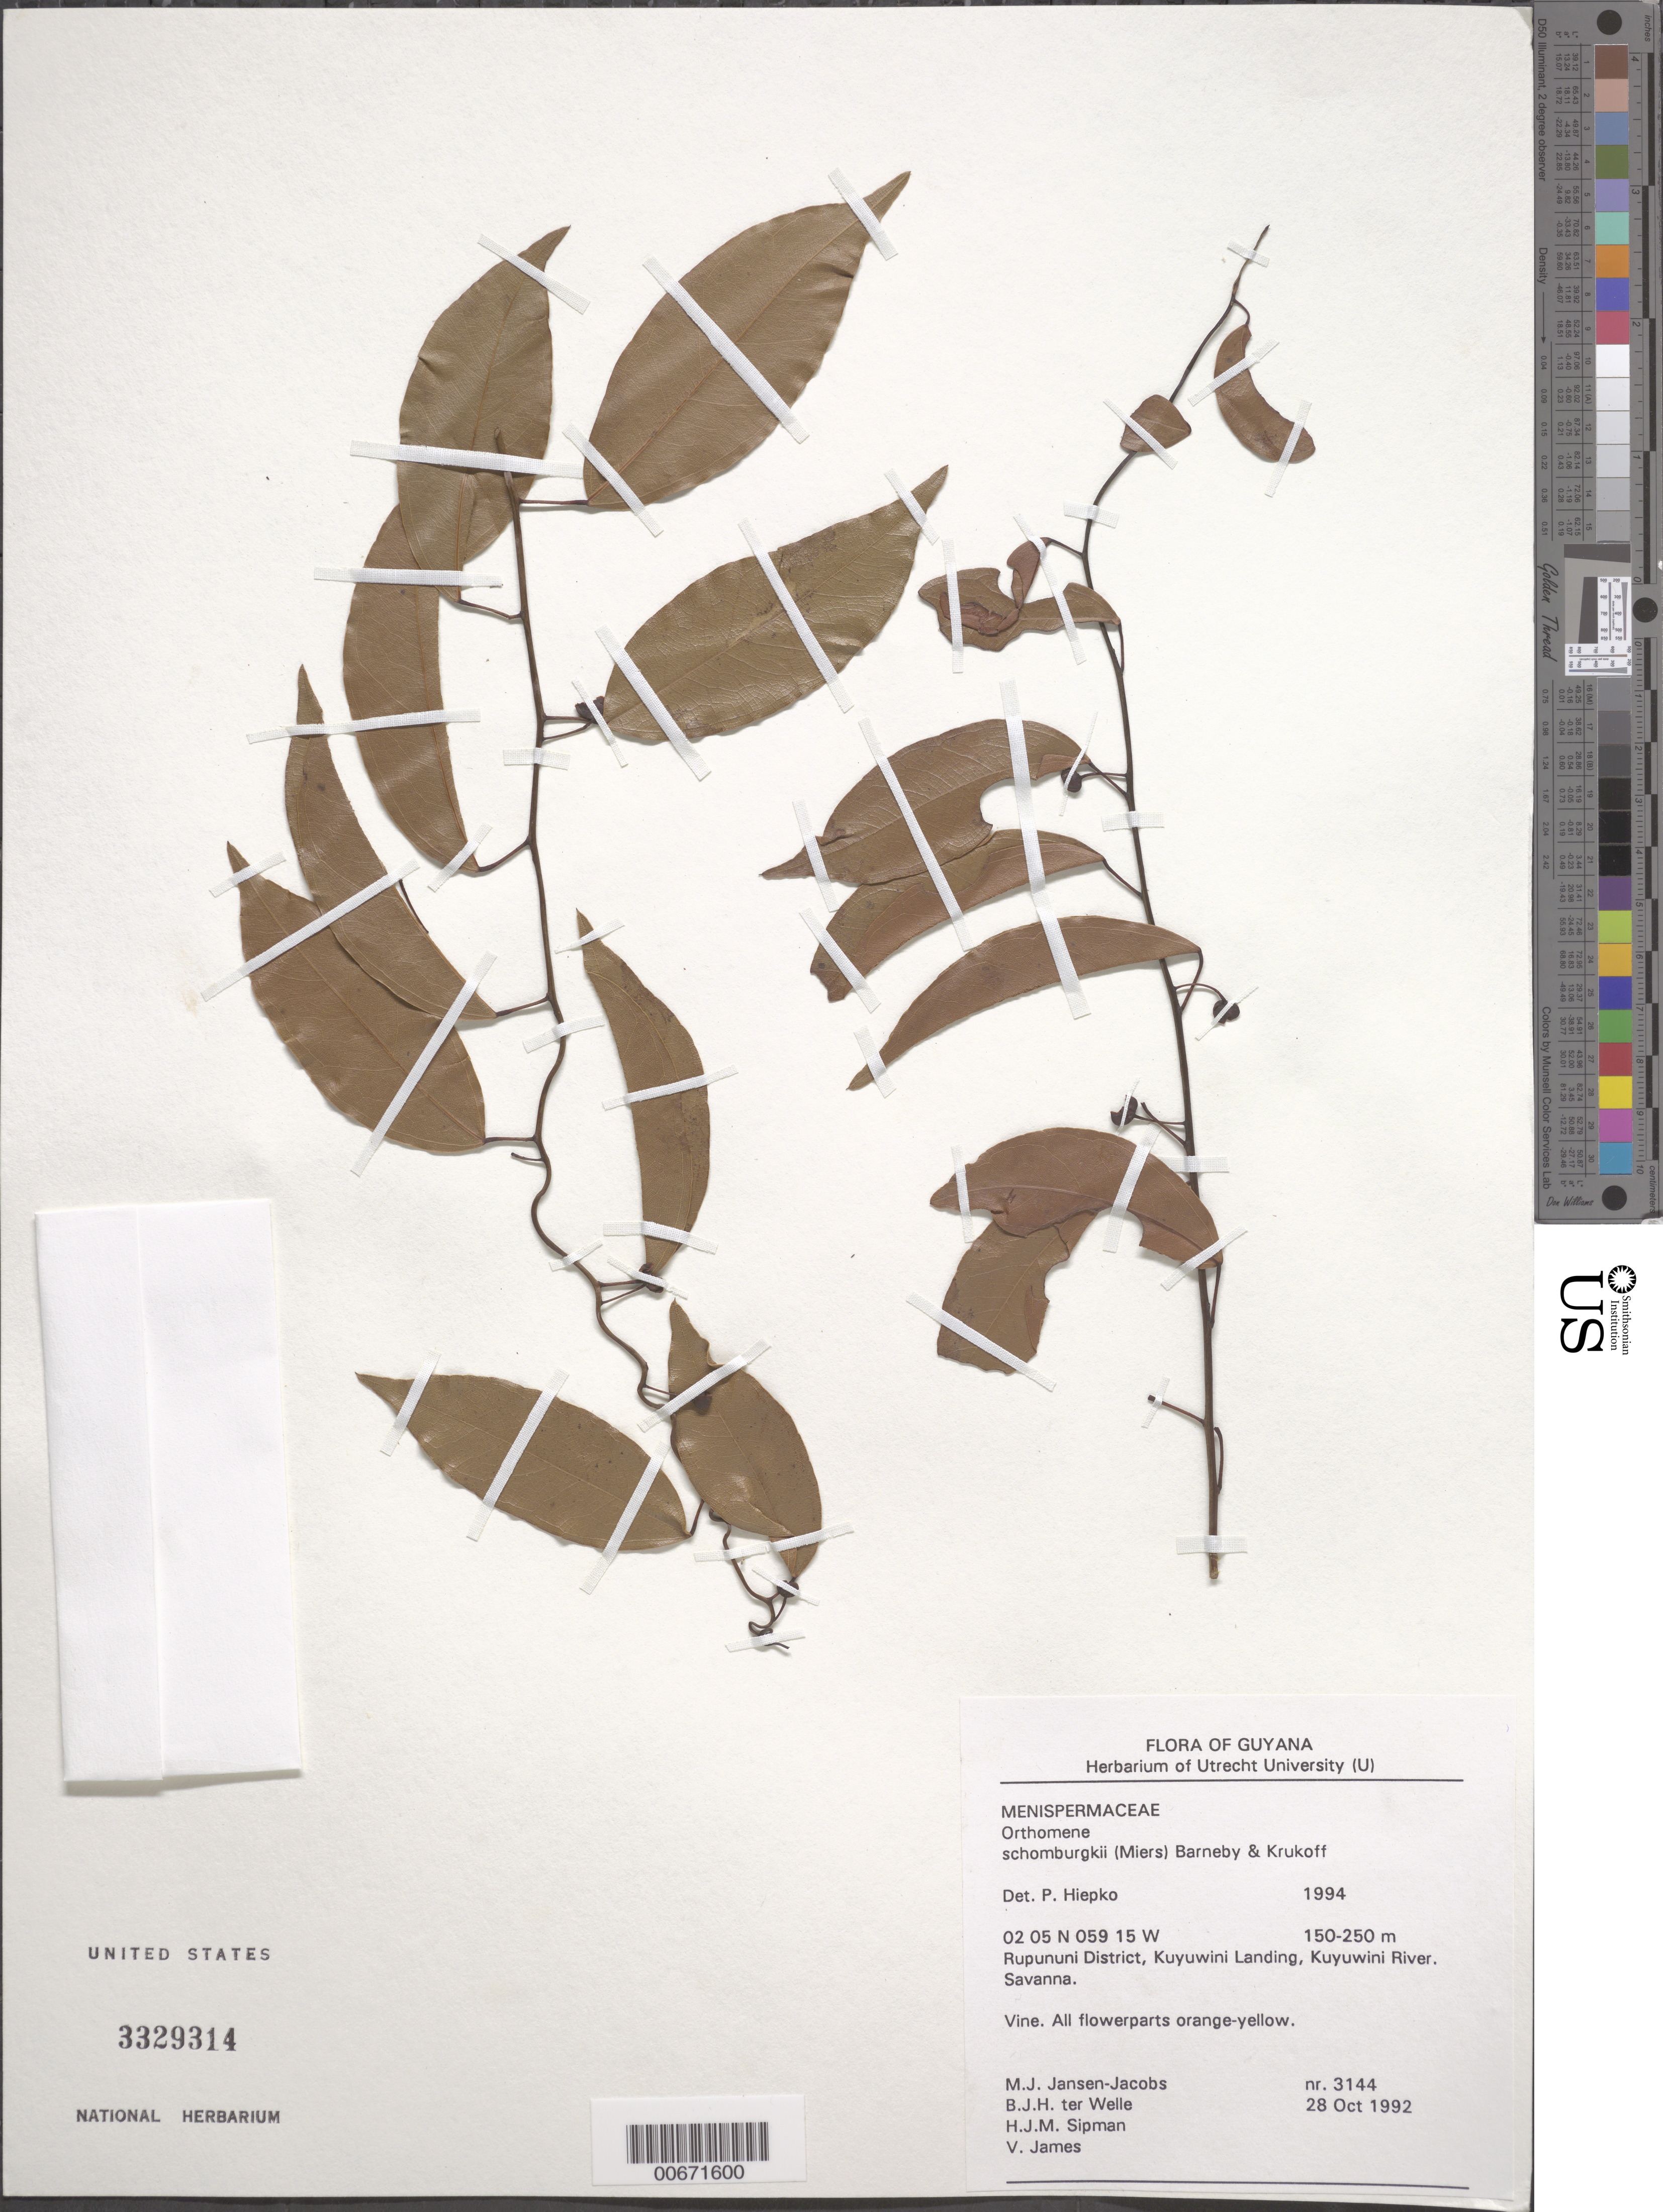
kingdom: Plantae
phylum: Tracheophyta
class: Magnoliopsida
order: Ranunculales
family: Menispermaceae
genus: Anomospermum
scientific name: Anomospermum schomburgkii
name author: Miers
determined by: Strong, Mark T., (BOT), Smithsonian Institution - National Museum of Natural History (UNITED STATES)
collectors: M. J. Jansen-Jacobs, B. Welle, H. J. M. Sipman & V. James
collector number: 3144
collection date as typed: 28-Oct-92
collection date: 1992-10-28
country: Guyana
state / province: U. Takutu-U. Essequibo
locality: Kuyuwini Landing, Kuyuwini River, Rupununi District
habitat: Savanna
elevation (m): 150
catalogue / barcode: US 3329314